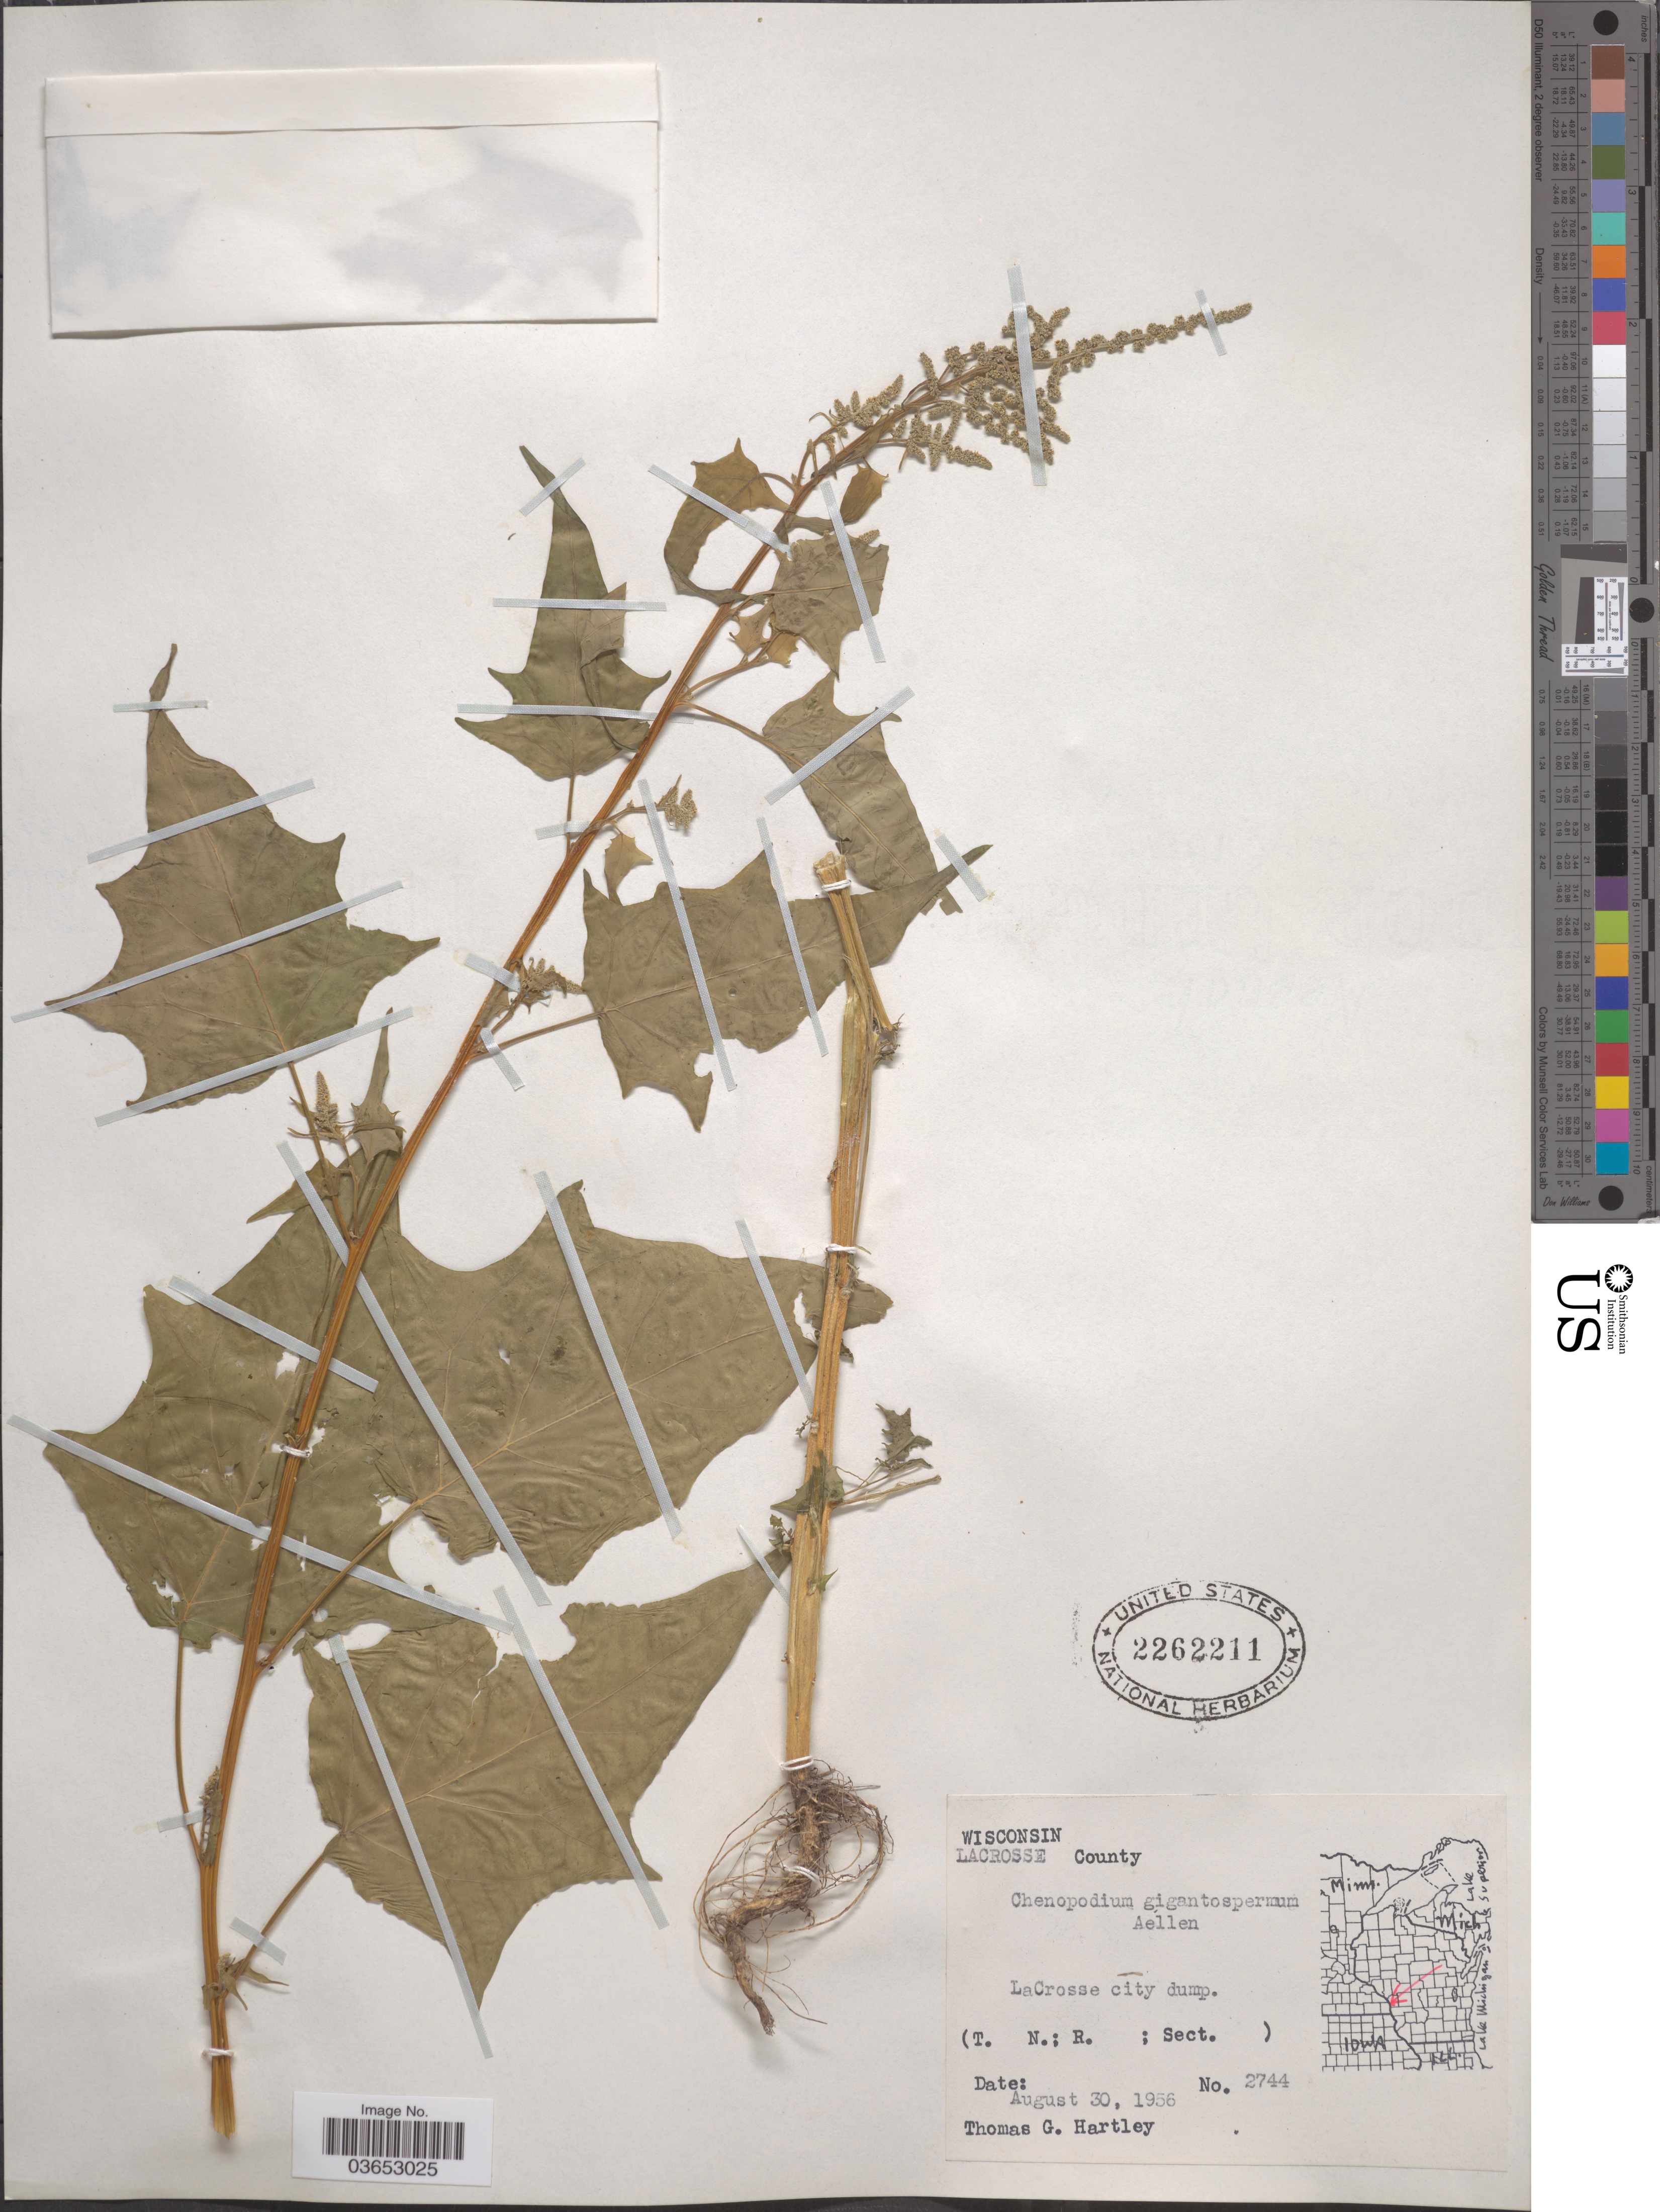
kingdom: Plantae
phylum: Tracheophyta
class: Magnoliopsida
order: Caryophyllales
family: Amaranthaceae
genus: Chenopodium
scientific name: Chenopodium gigantospermum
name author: Aellen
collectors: T. G. Hartley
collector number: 2744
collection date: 1956-08-30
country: United States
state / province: Wisconsin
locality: LaCrosse County. LaCrossy city dump.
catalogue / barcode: US 2262211